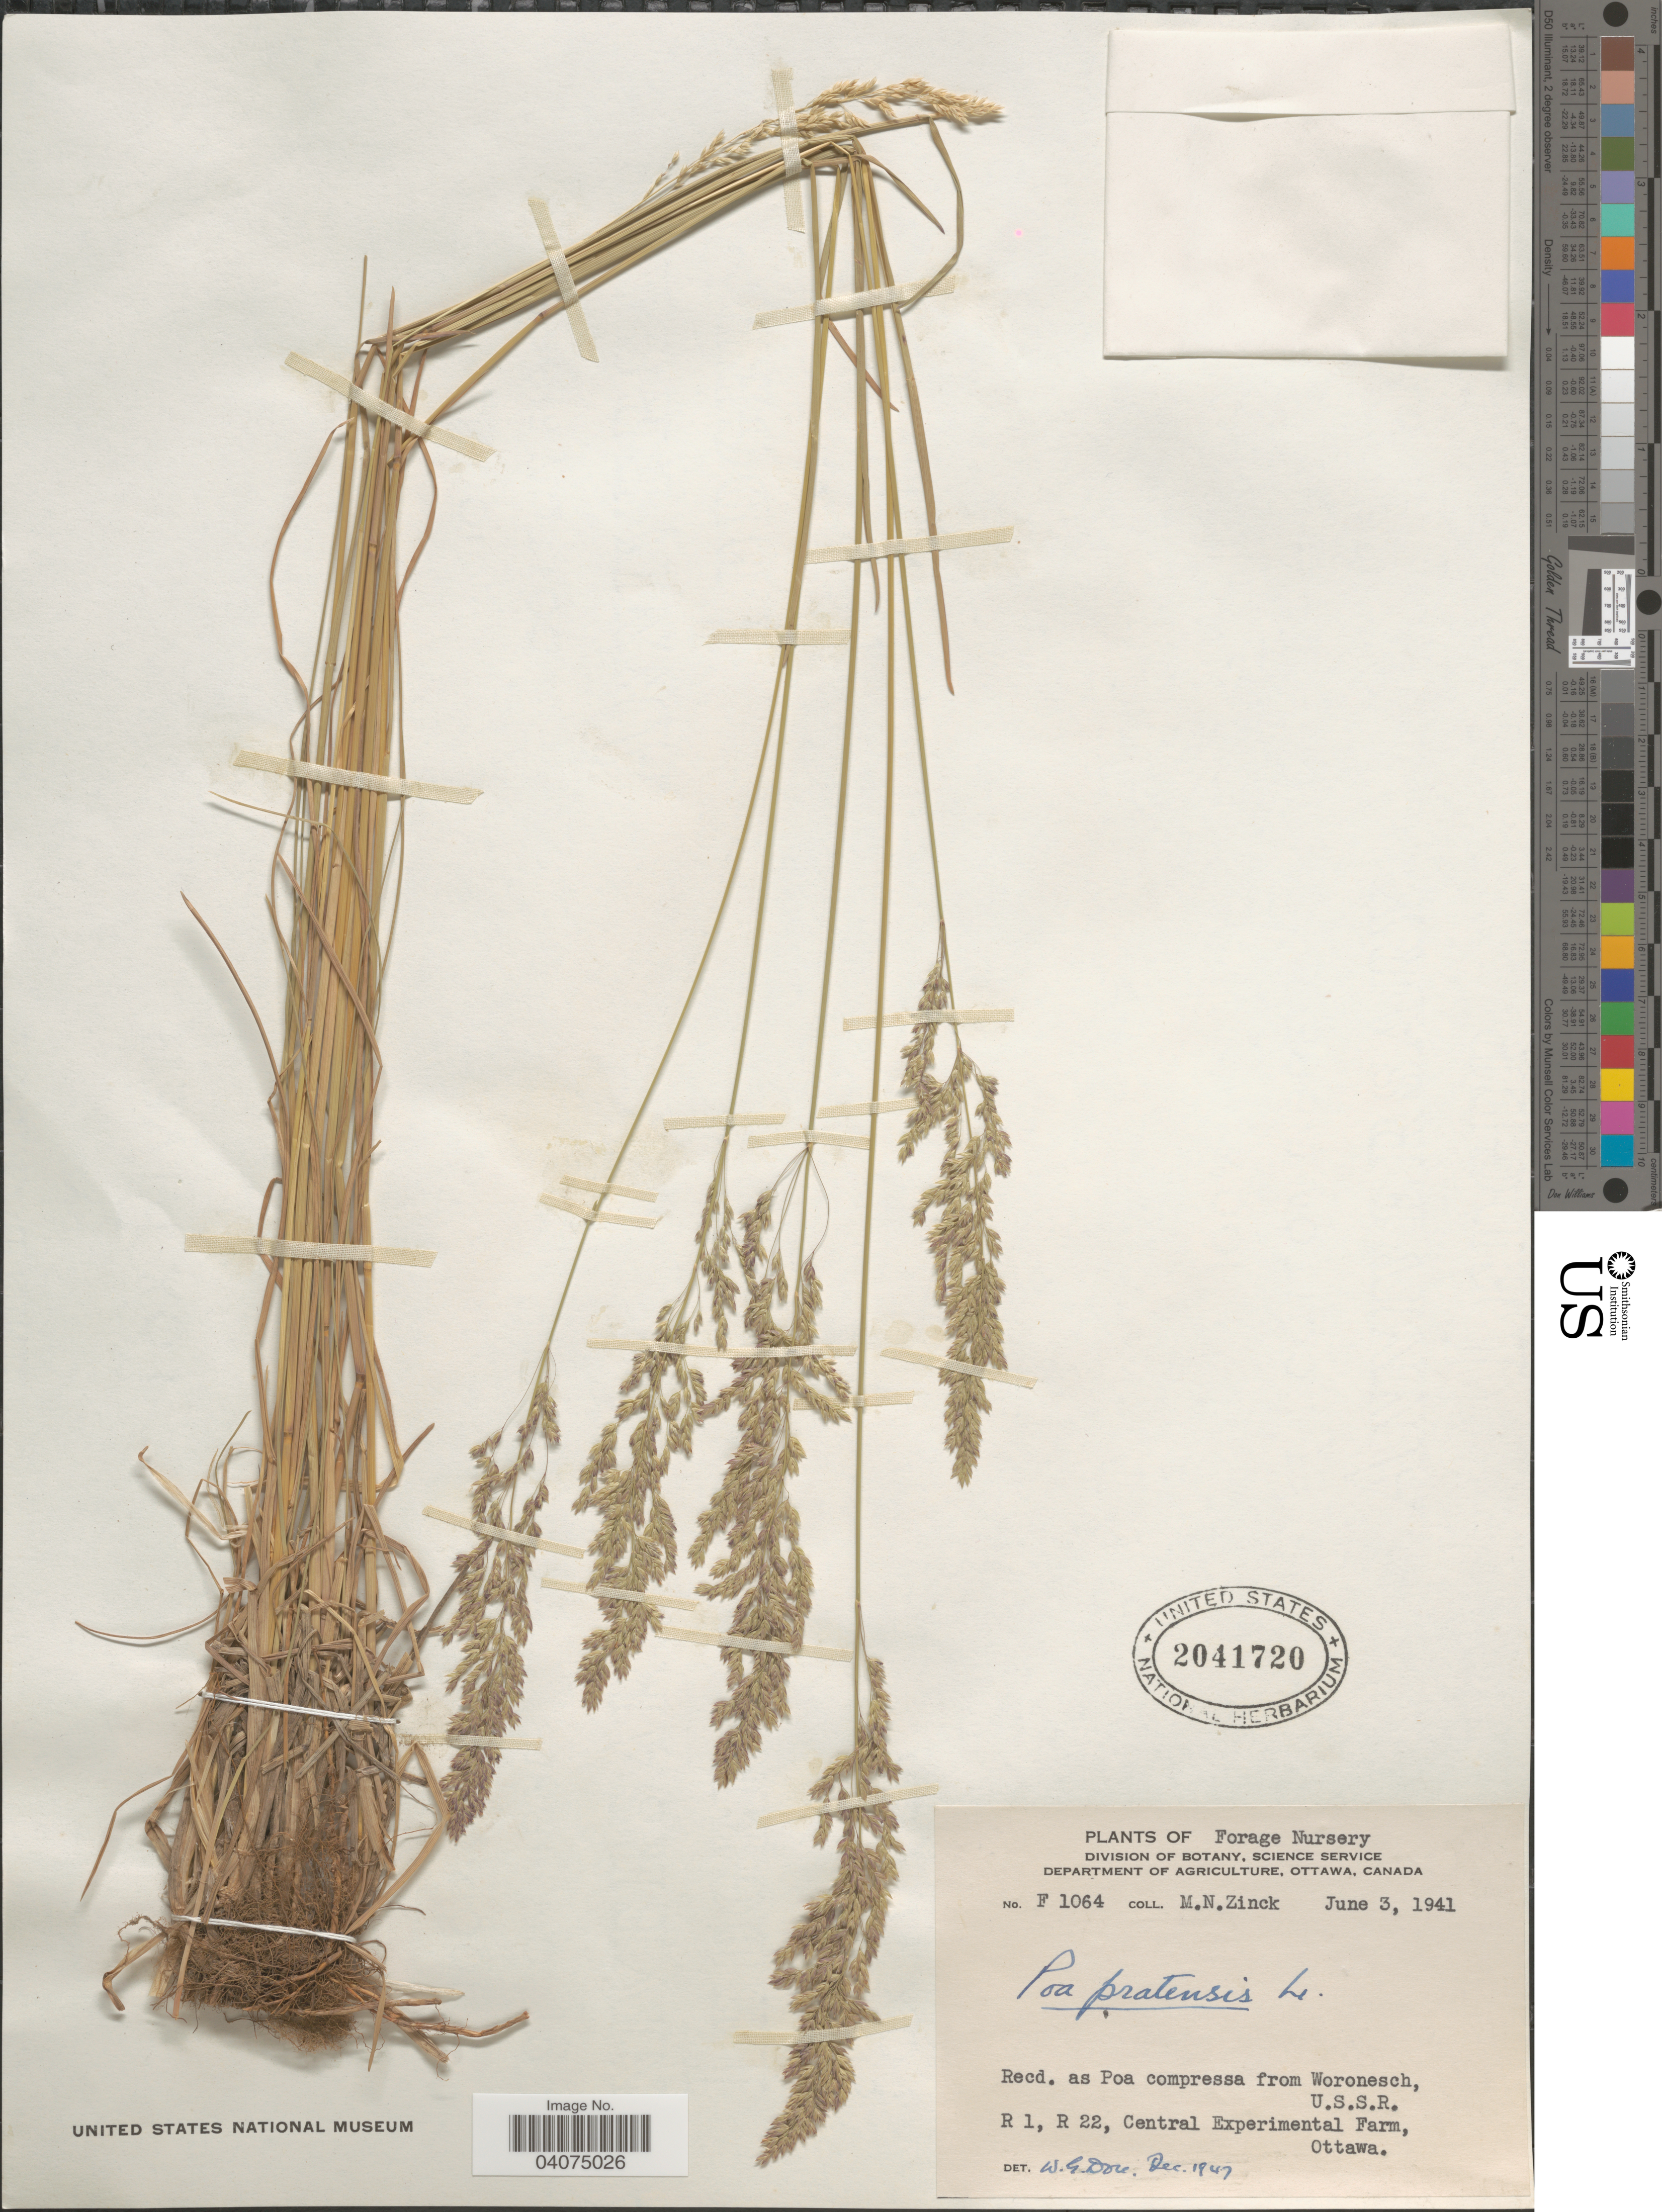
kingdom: Plantae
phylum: Tracheophyta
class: Liliopsida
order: Poales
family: Poaceae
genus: Poa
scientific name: Poa pratensis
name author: L.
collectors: M. Zinck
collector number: F1064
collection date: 1941-06-03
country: Canada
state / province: Ontario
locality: Forage Nursery. R 1, R 22, Central Experimental Farm, Ottawa.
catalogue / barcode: US 2041720